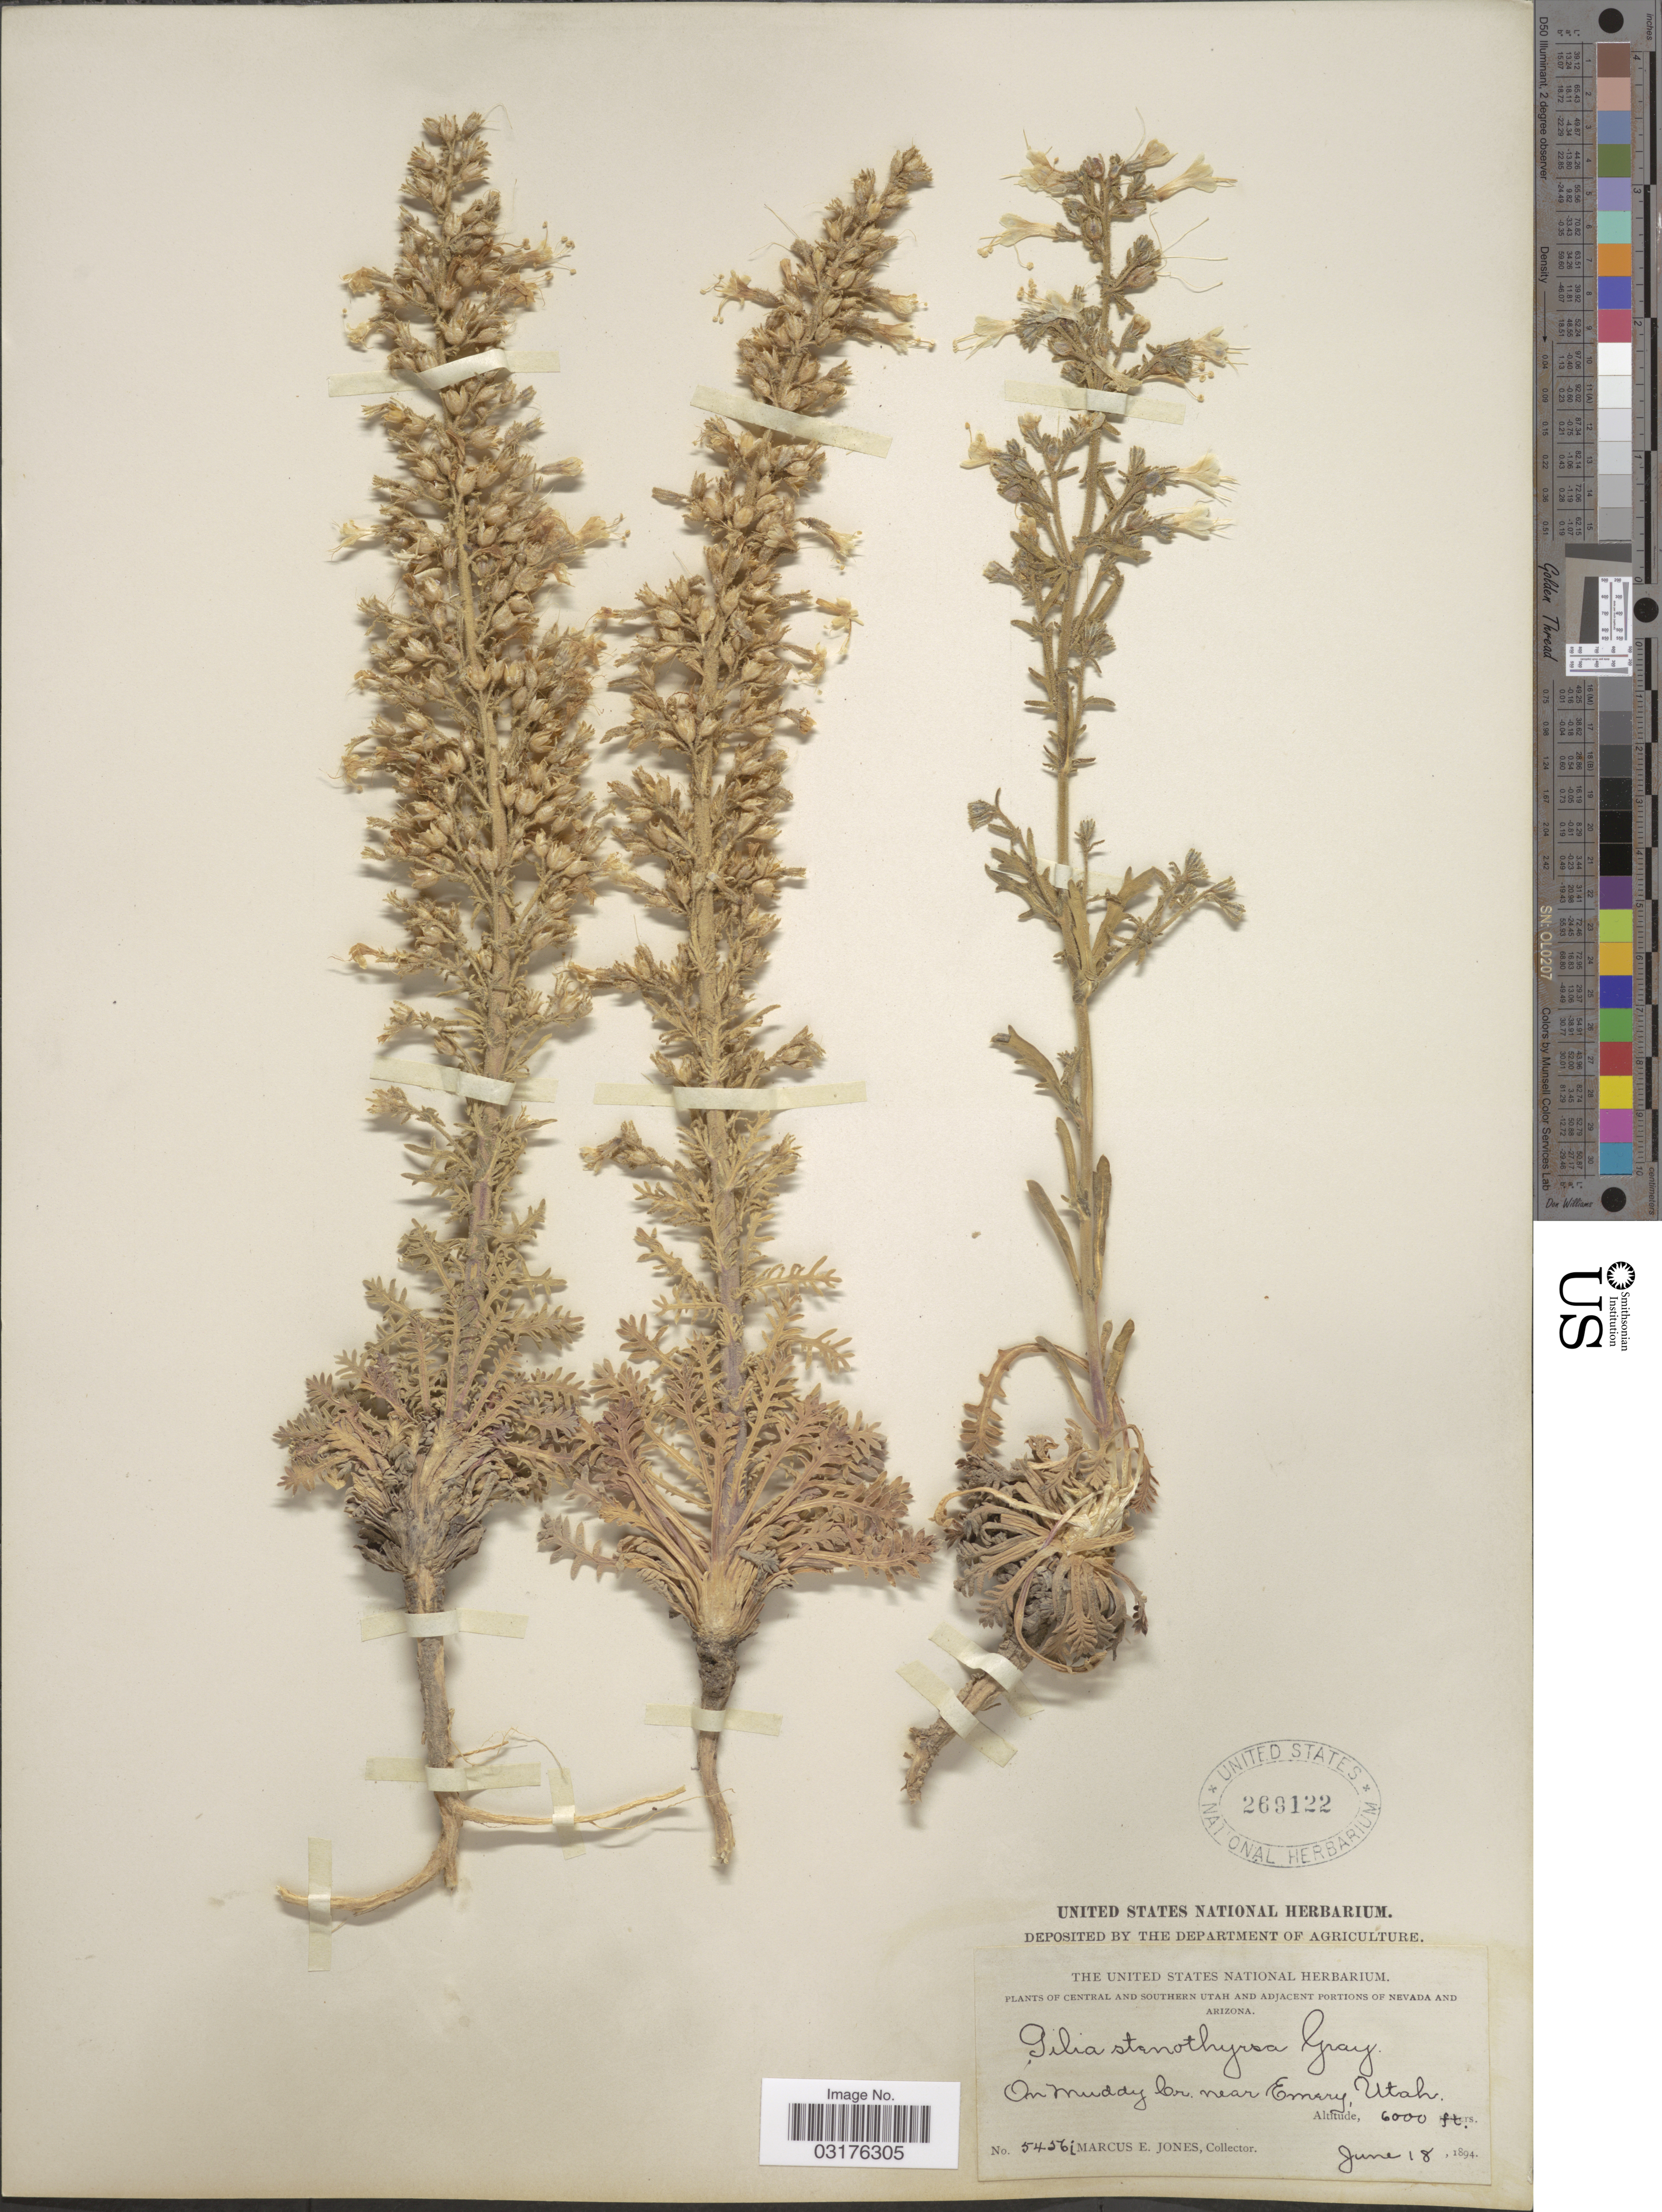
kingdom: Plantae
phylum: Tracheophyta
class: Magnoliopsida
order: Ericales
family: Polemoniaceae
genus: Aliciella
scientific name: Aliciella stenothyrsa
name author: (A. Gray) J.M. Porter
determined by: Porter, J. M.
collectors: M. E. Jones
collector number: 5456i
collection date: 1894-06-18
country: United States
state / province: Utah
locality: Central and Southern Utah, On muddy Cr. near Emery.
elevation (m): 1829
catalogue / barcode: US 269122